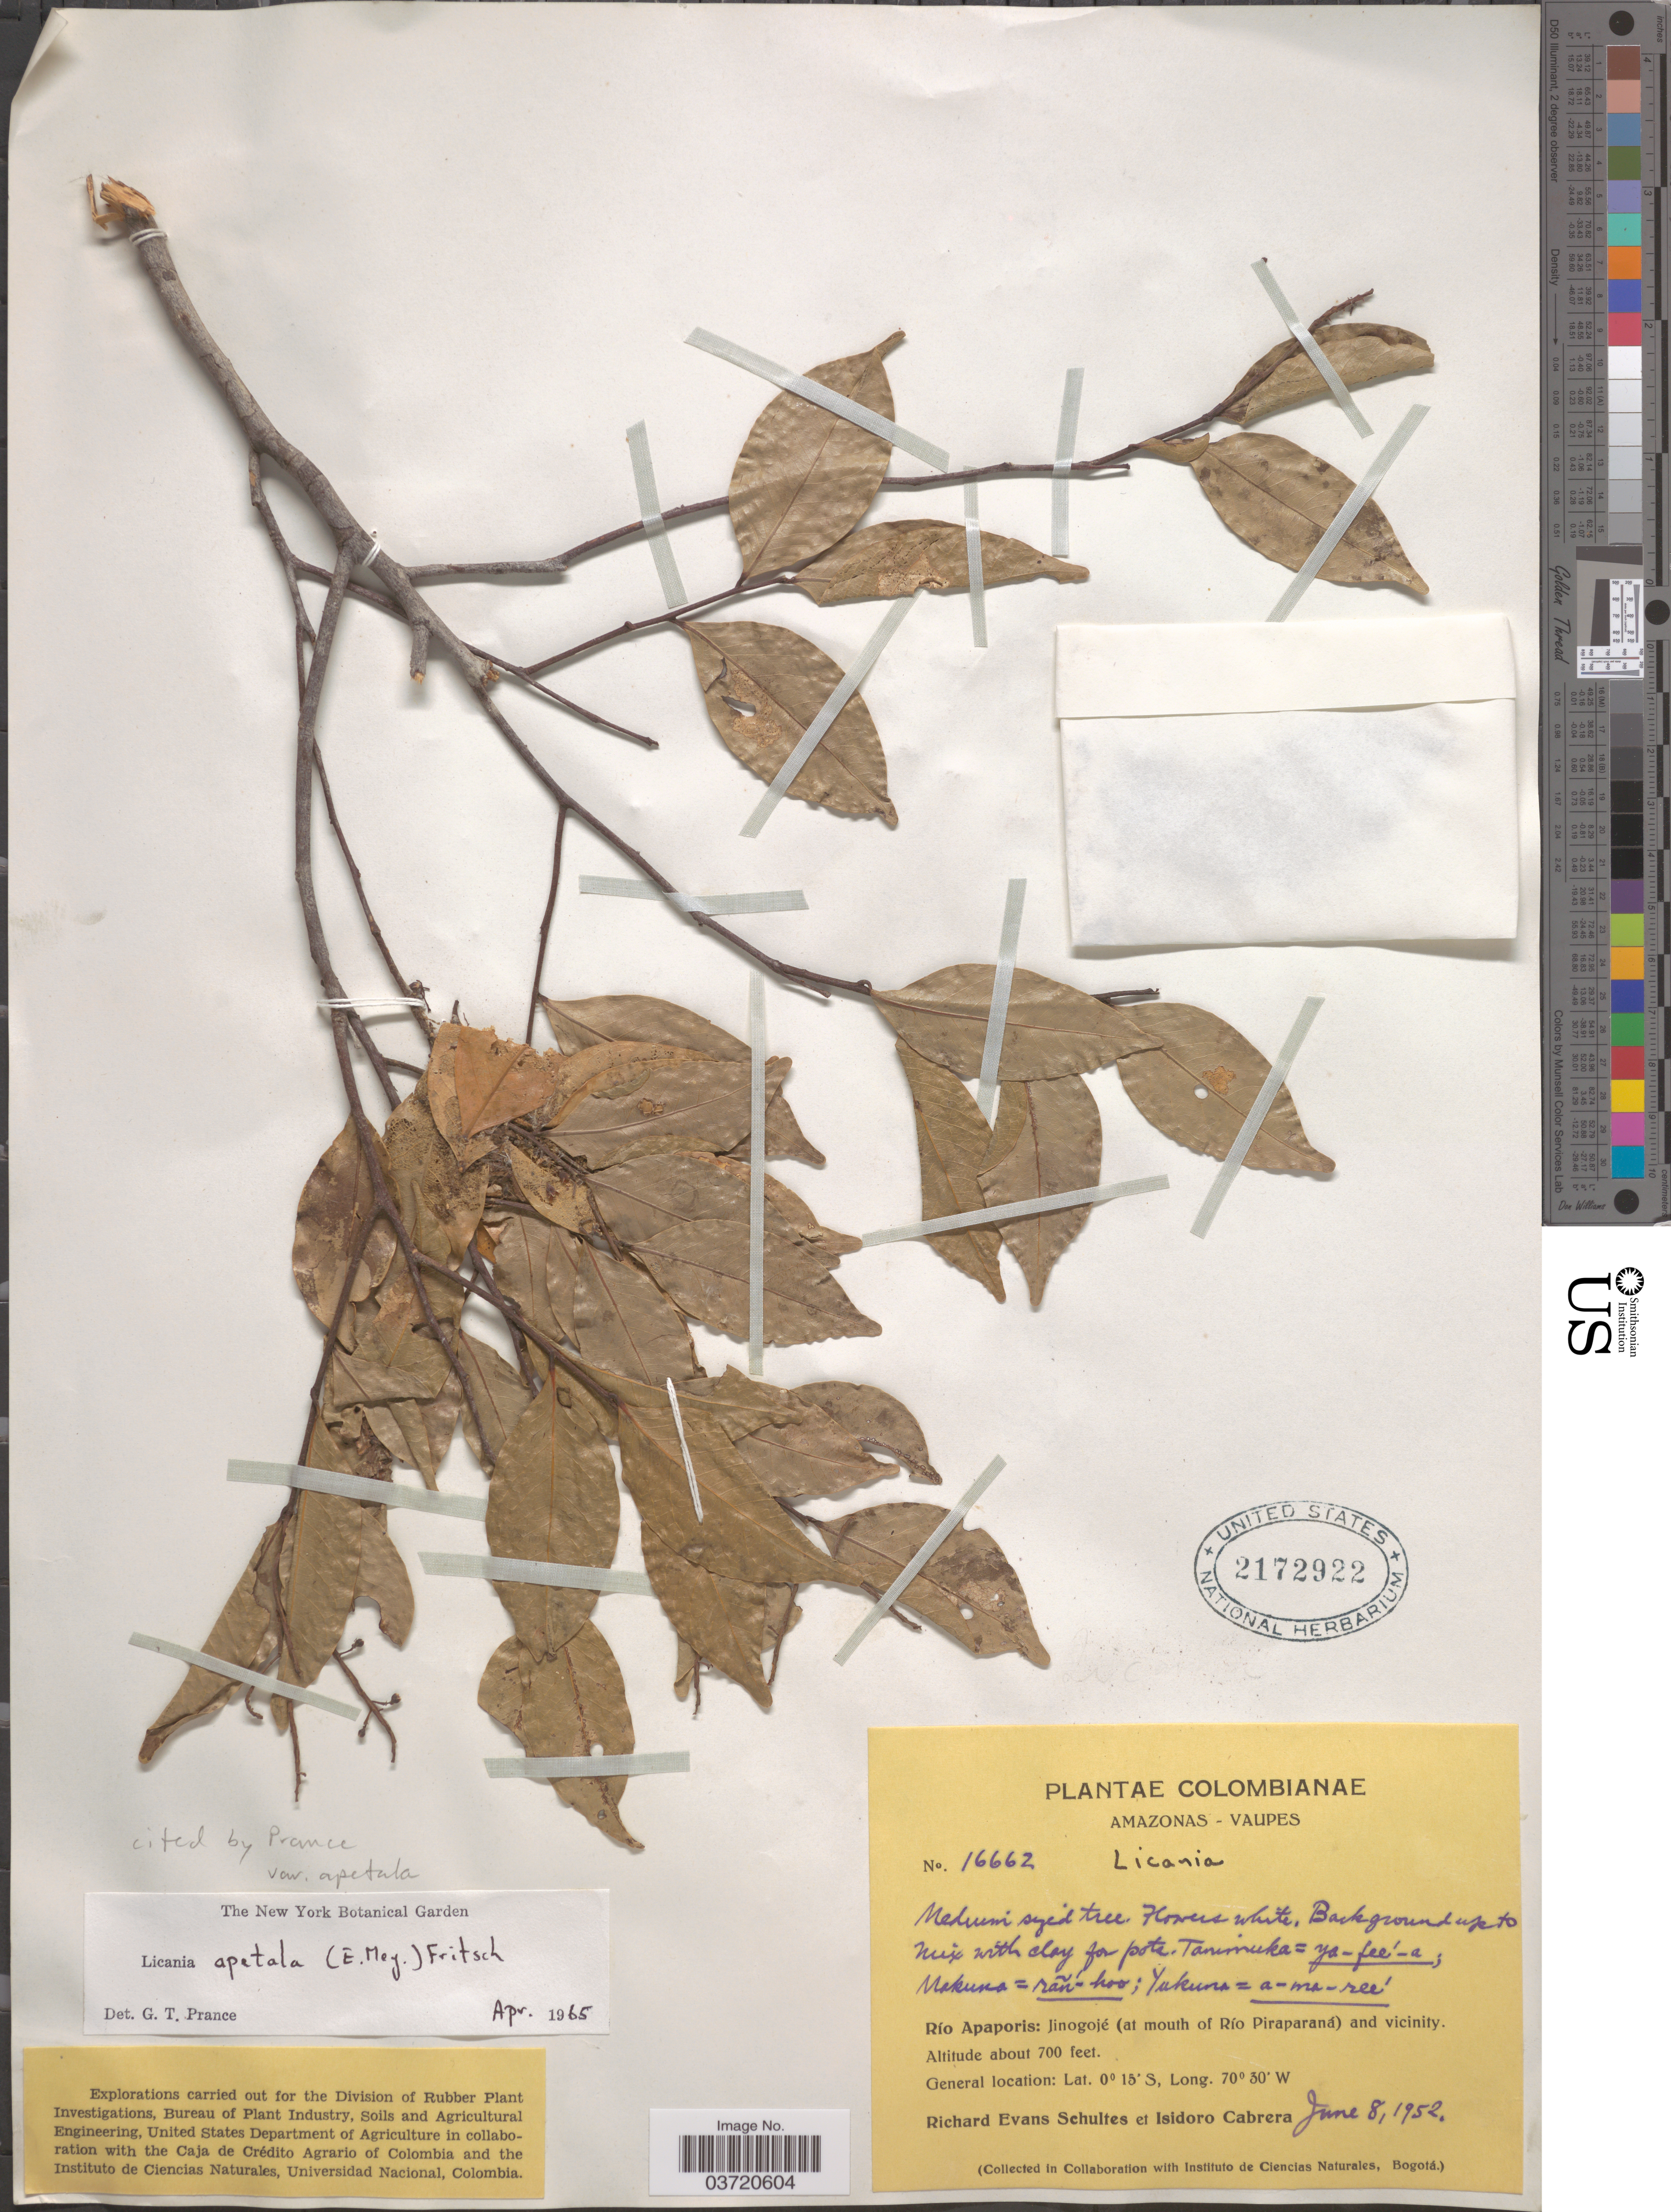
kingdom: Plantae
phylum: Tracheophyta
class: Magnoliopsida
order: Malpighiales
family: Chrysobalanaceae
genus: Leptobalanus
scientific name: Leptobalanus apetalus var. apetalus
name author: (E. Mey.) Sothers & Prance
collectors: R. E. Schultes & I. Cabrera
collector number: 16662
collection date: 1952-06-08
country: Colombia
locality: Amazonas-Vaupes. Río Apaporis: Jinogojé (at mouth of Río Piraraná) and vicinity.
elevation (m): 213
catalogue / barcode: US 2172922